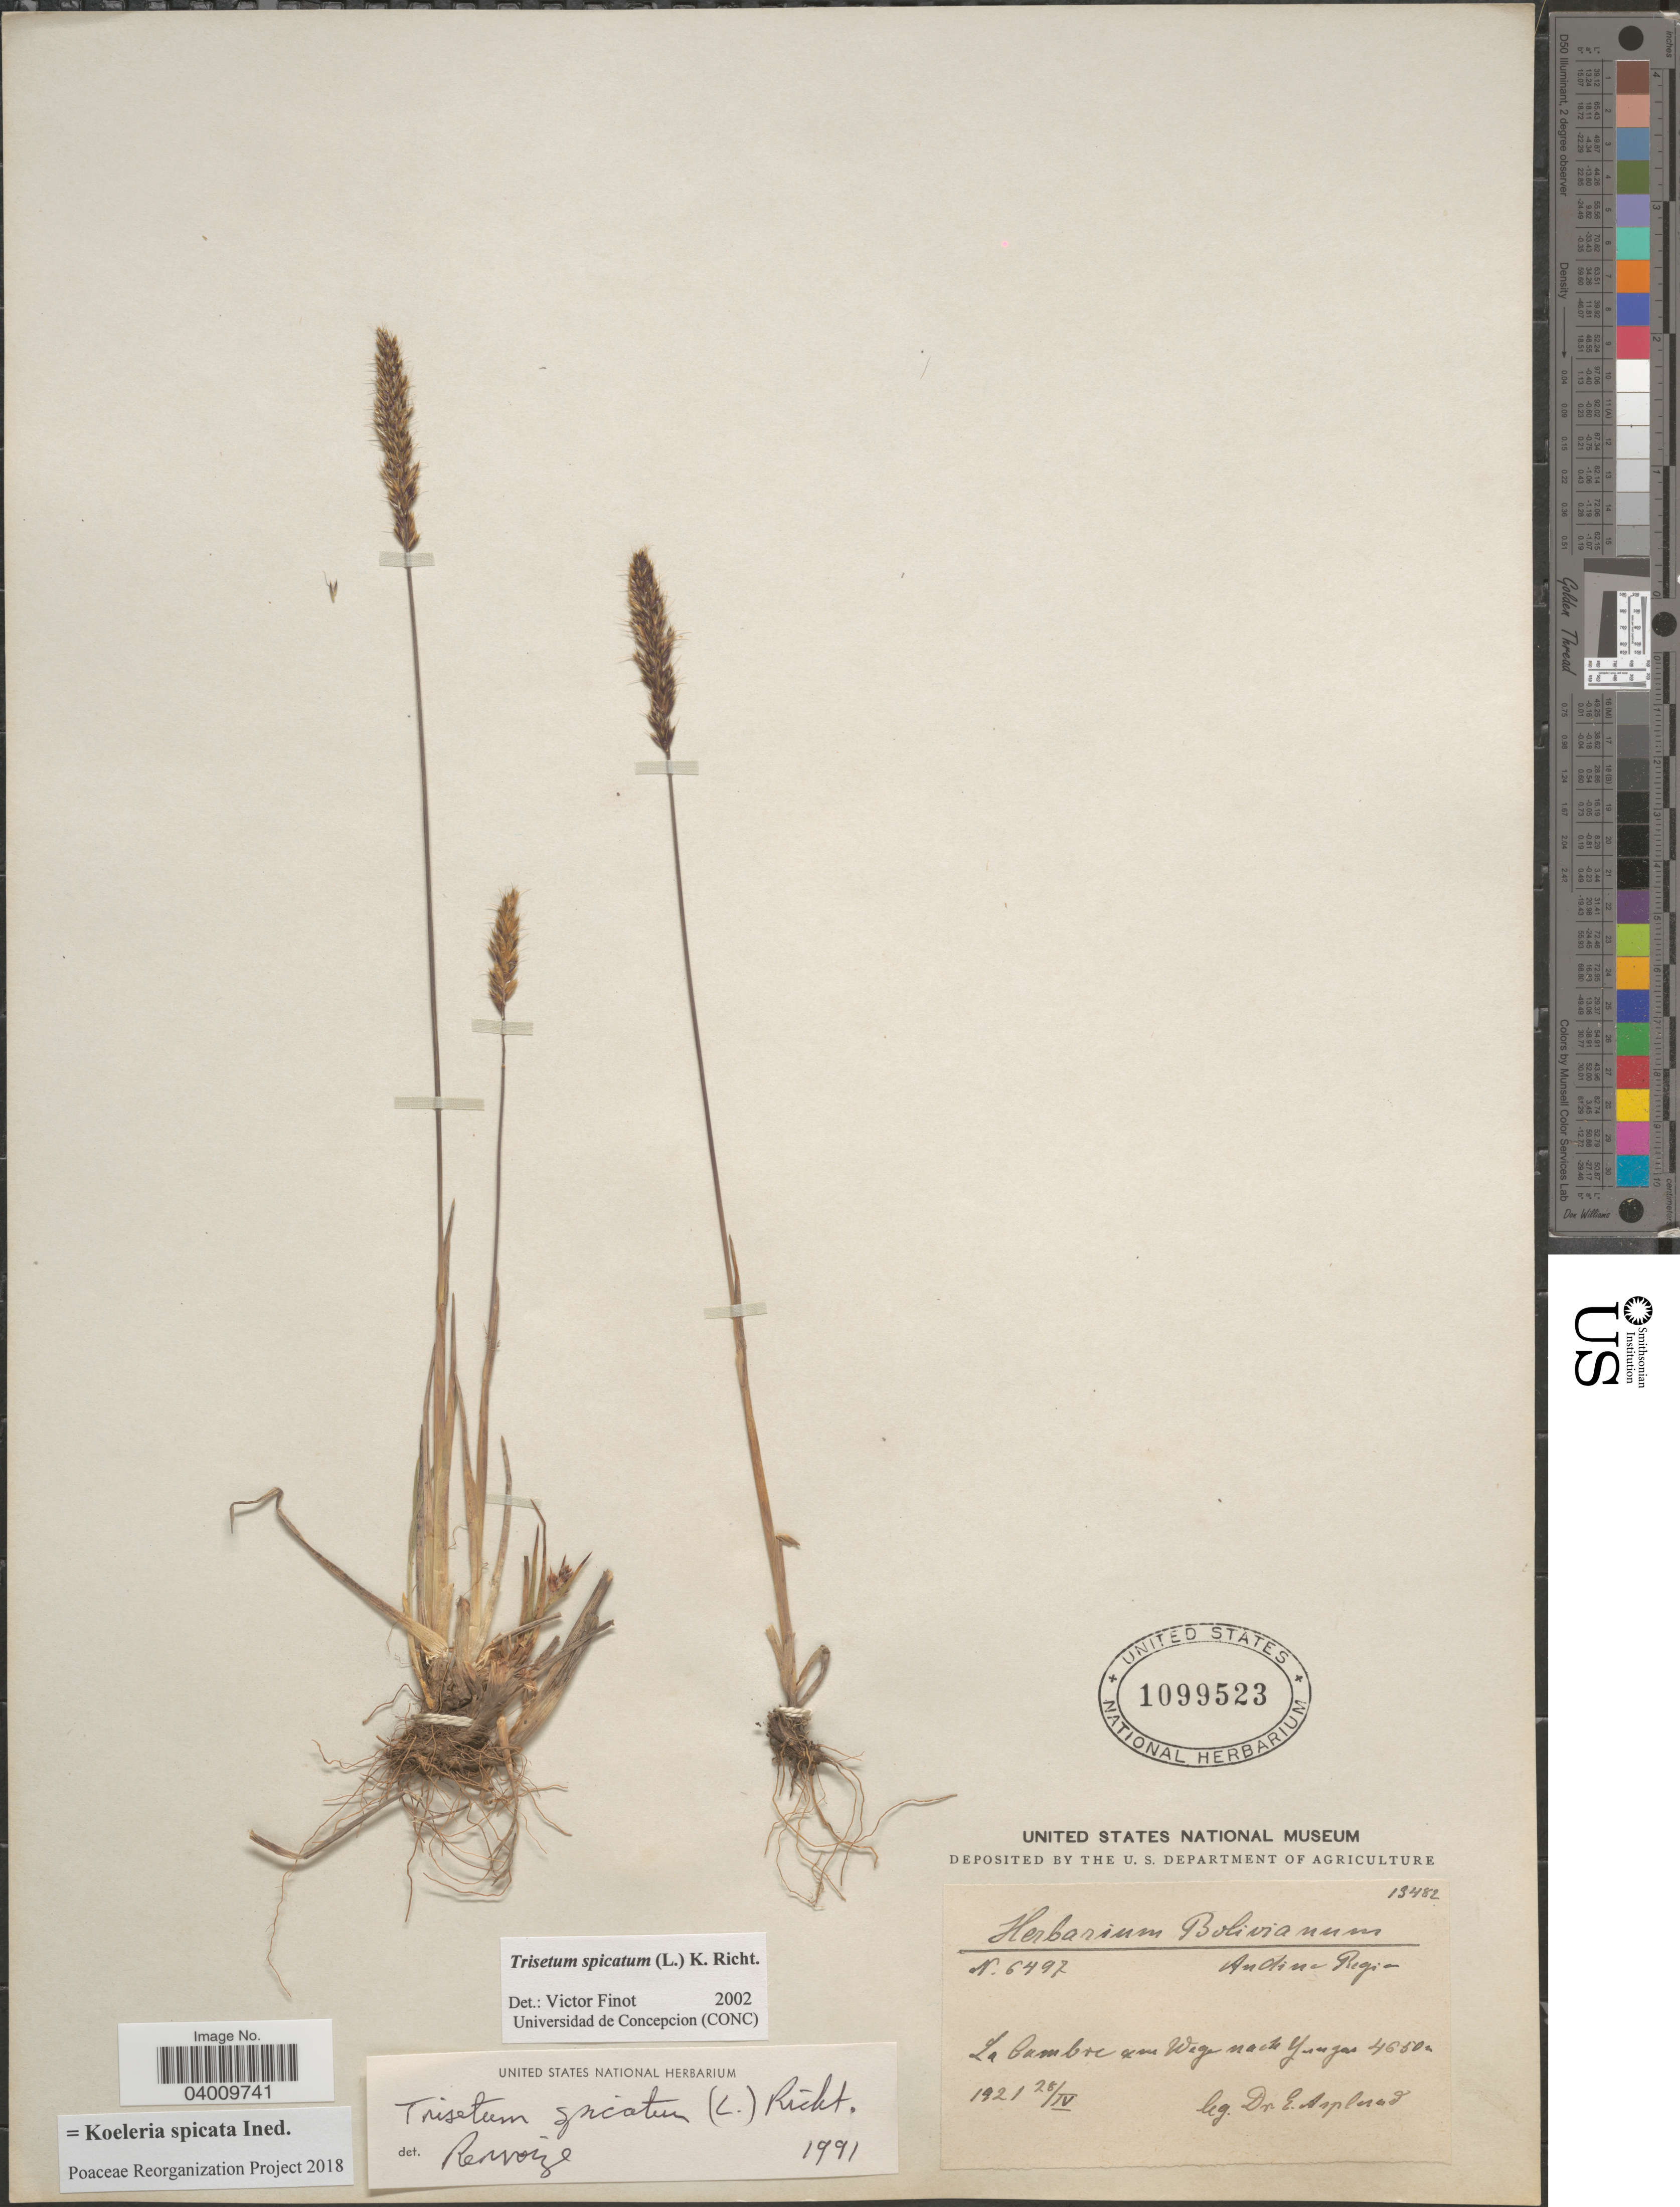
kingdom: Plantae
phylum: Tracheophyta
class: Liliopsida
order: Poales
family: Poaceae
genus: Koeleria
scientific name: Koeleria spicata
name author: (L.) Barberá et al.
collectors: E. Asplund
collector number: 6497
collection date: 1921-04-28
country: Bolivia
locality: Andine Regio. La Cumbre am Wege nach Yungas.8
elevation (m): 4650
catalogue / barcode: US 1099523